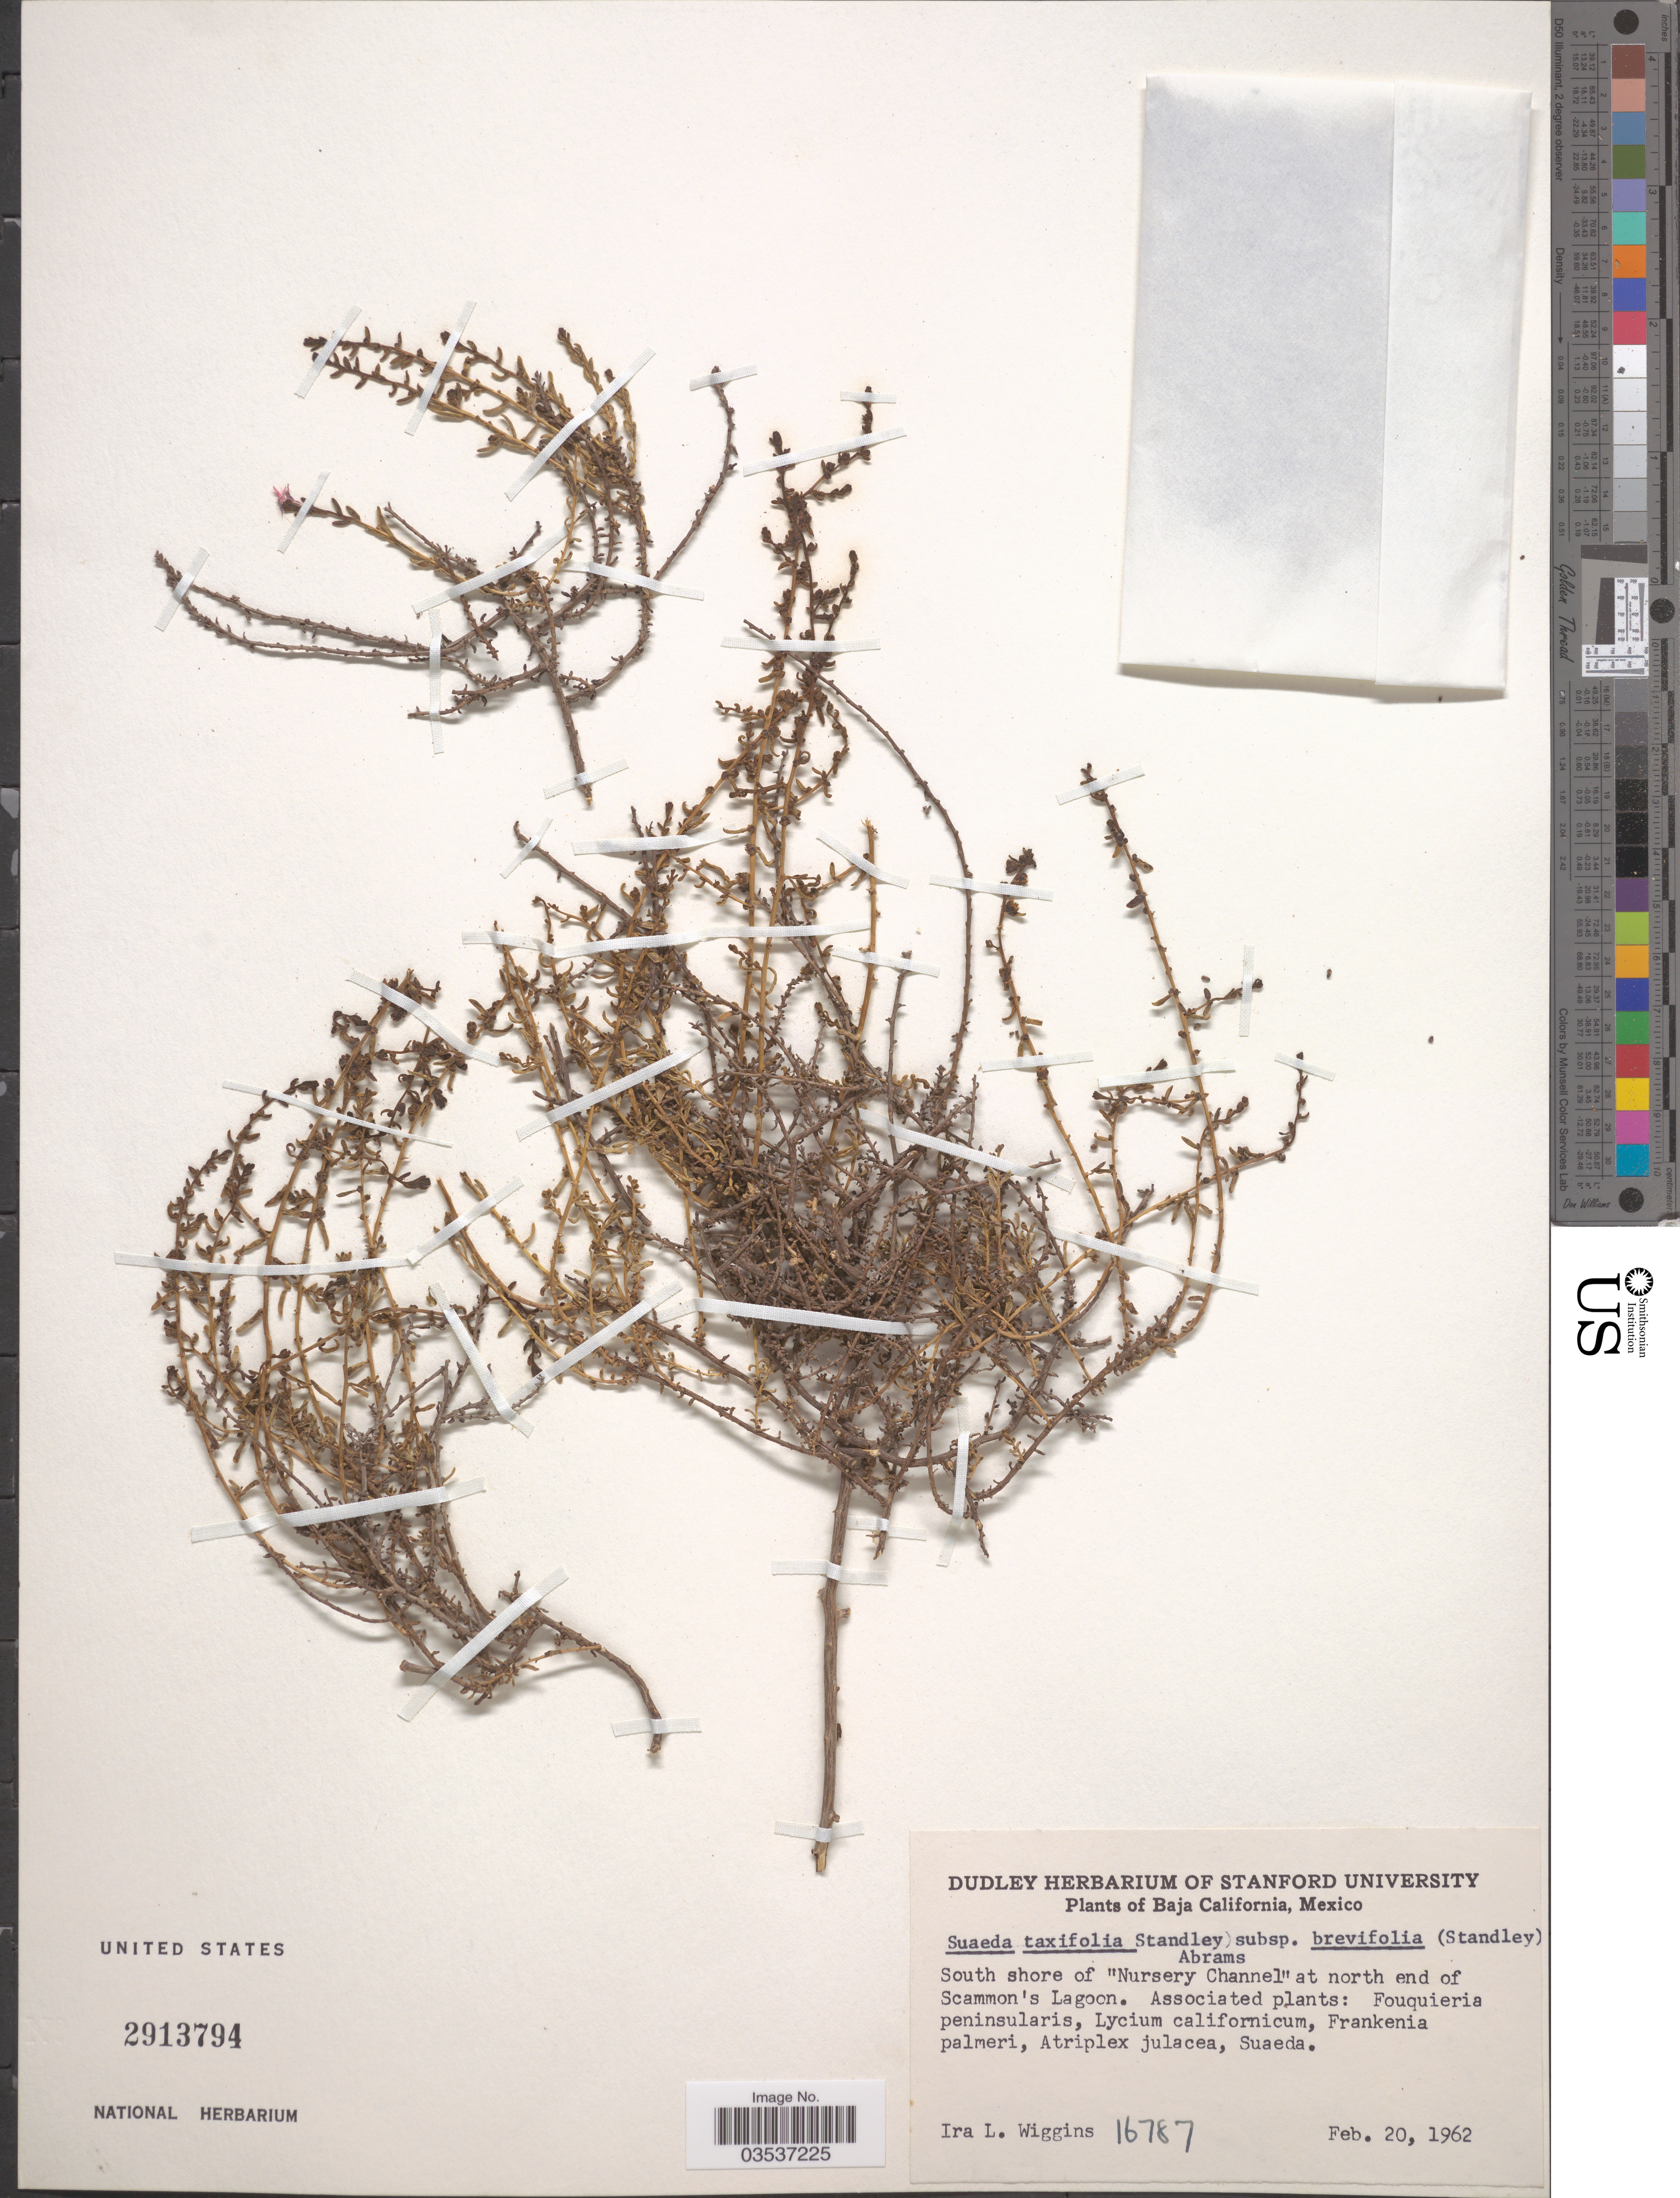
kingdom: Plantae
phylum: Tracheophyta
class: Magnoliopsida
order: Caryophyllales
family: Amaranthaceae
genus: Suaeda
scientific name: Suaeda taxifolia subsp. brevifolia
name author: Abrams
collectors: I. L. Wiggins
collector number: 16787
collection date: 1962-02-20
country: Mexico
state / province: Baja California Sur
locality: South shore of "Nursery Channel" at north end of Scammon's Lagoon.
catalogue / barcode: US 2913794